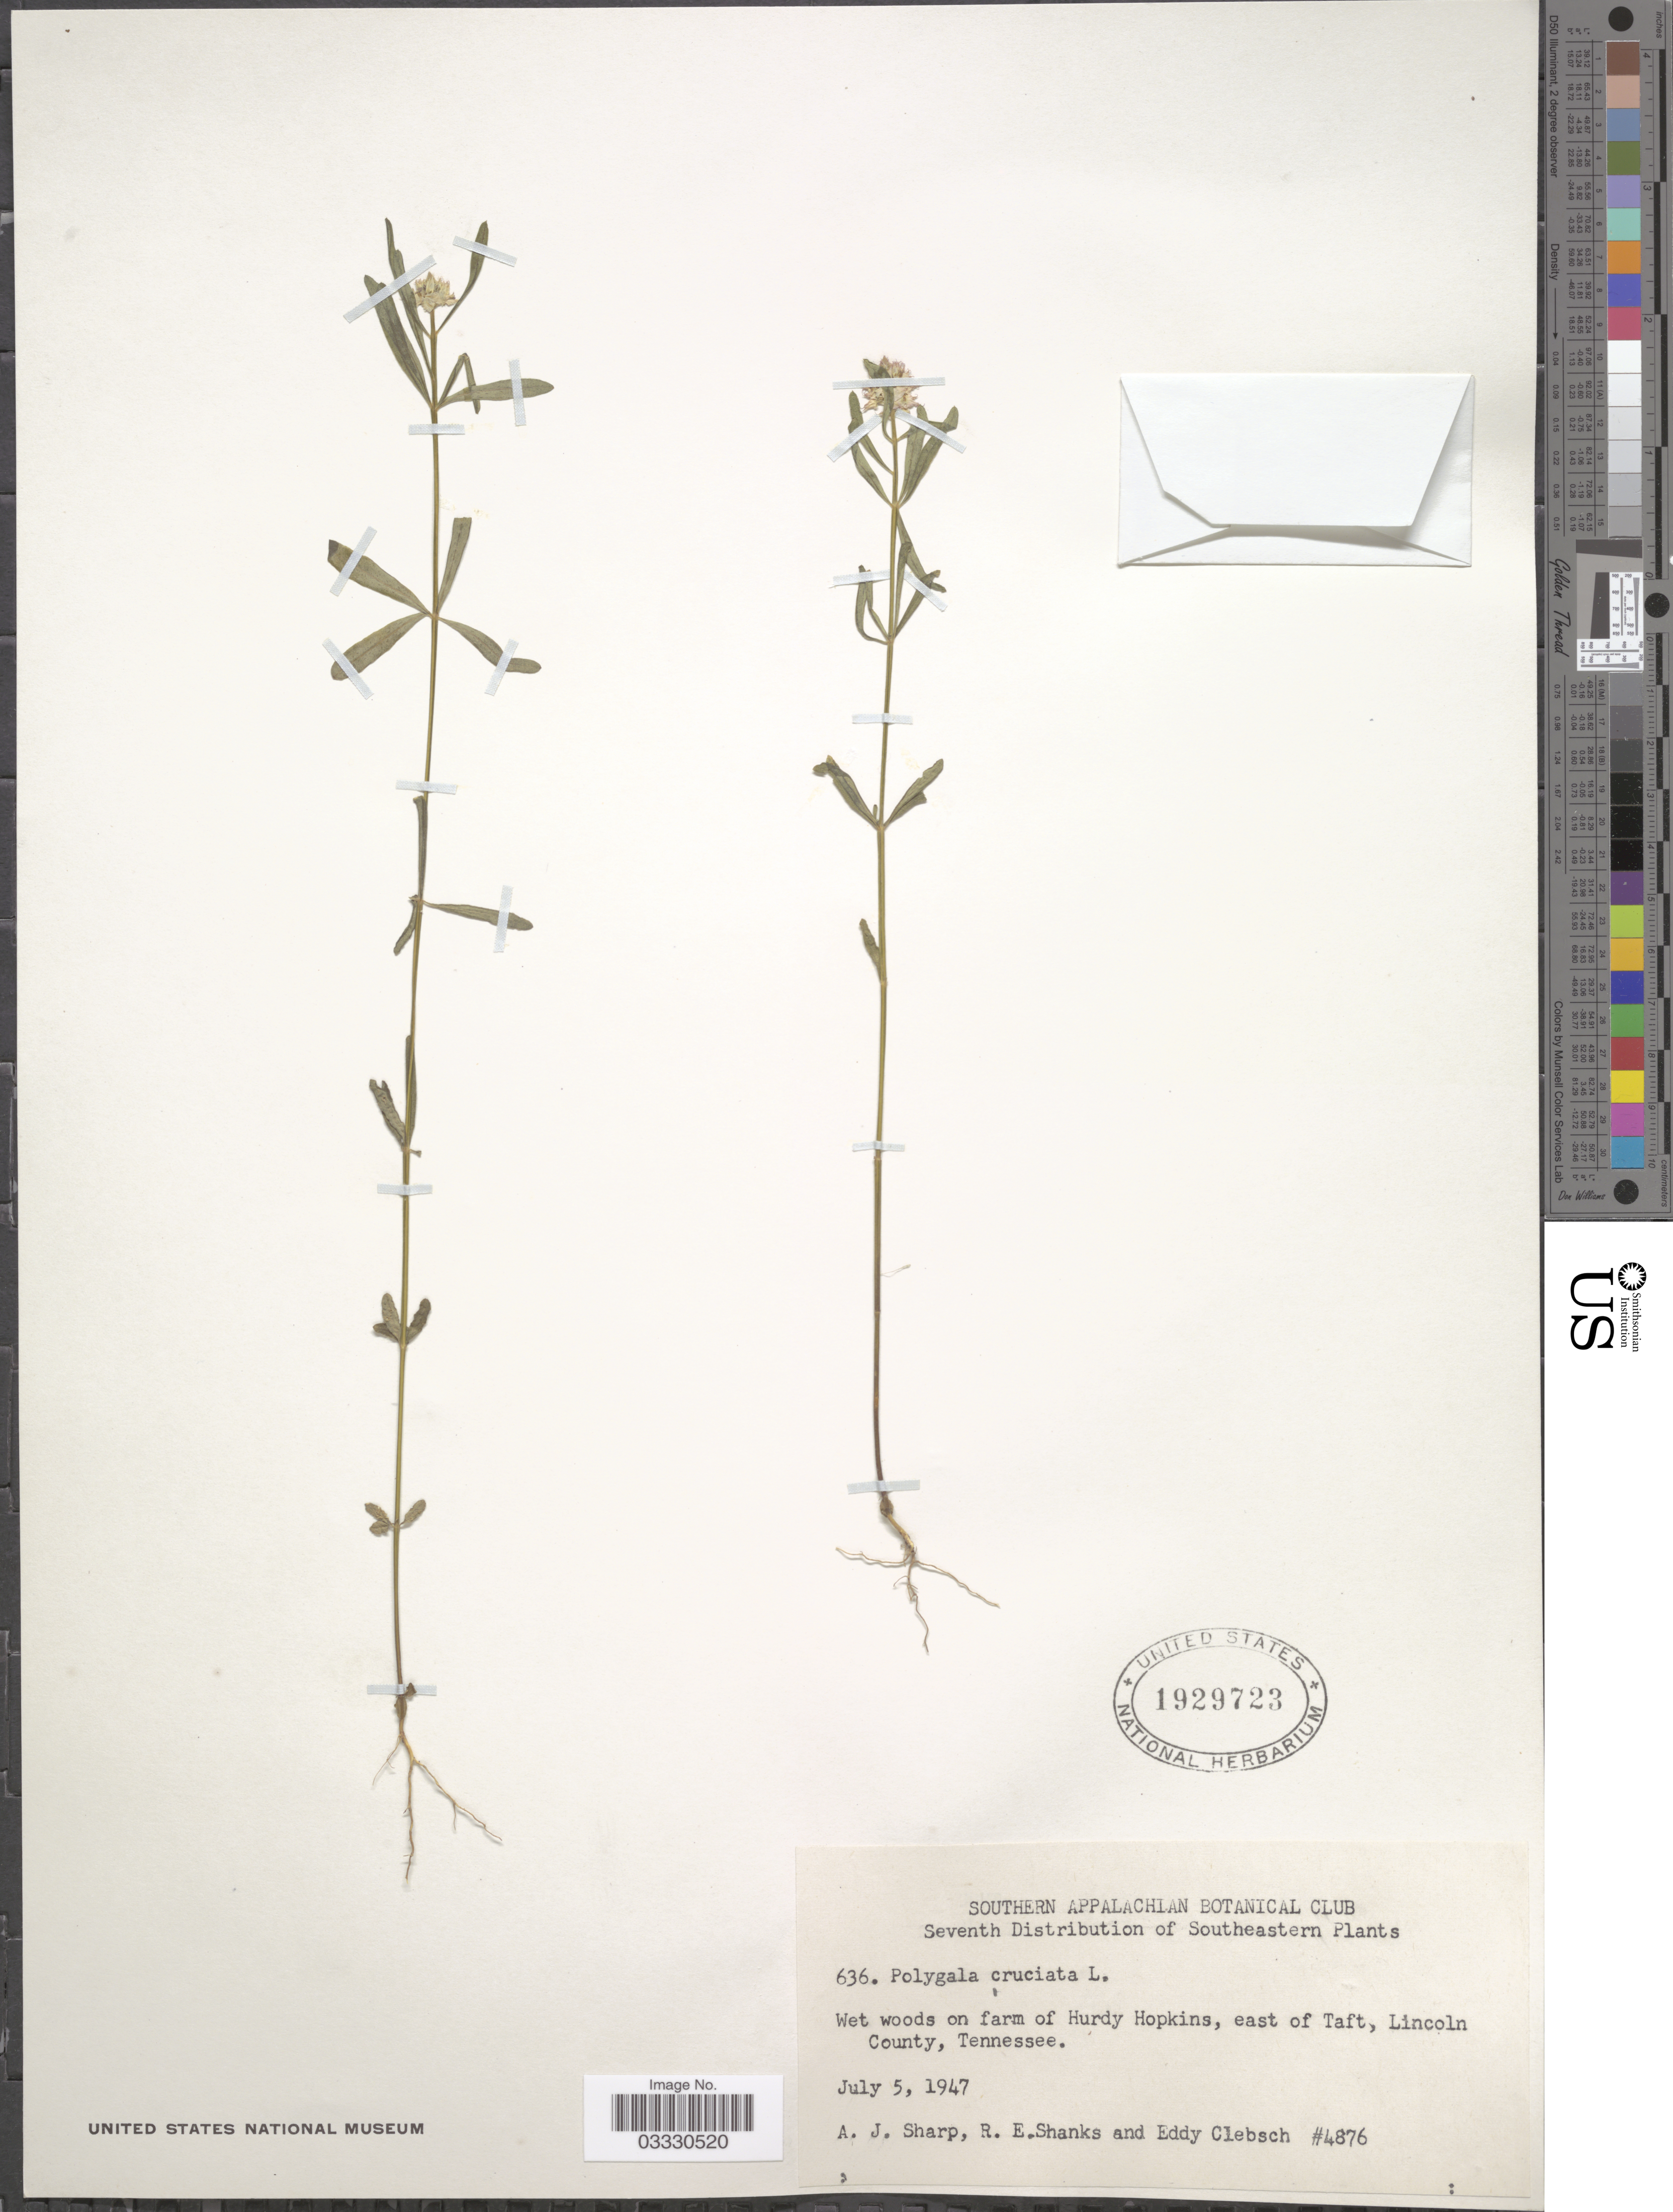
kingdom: Plantae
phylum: Tracheophyta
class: Magnoliopsida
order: Fabales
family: Polygalaceae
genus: Polygala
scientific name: Polygala cruciata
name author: L.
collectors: A. J. Sharp, R. Shanks & E. Clebsch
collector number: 4876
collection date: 1947-07-05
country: United States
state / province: Tennessee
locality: Wet woods on farm of Hurdy Hopkins, east of Taft, Lincoln County.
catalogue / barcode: US 1929723